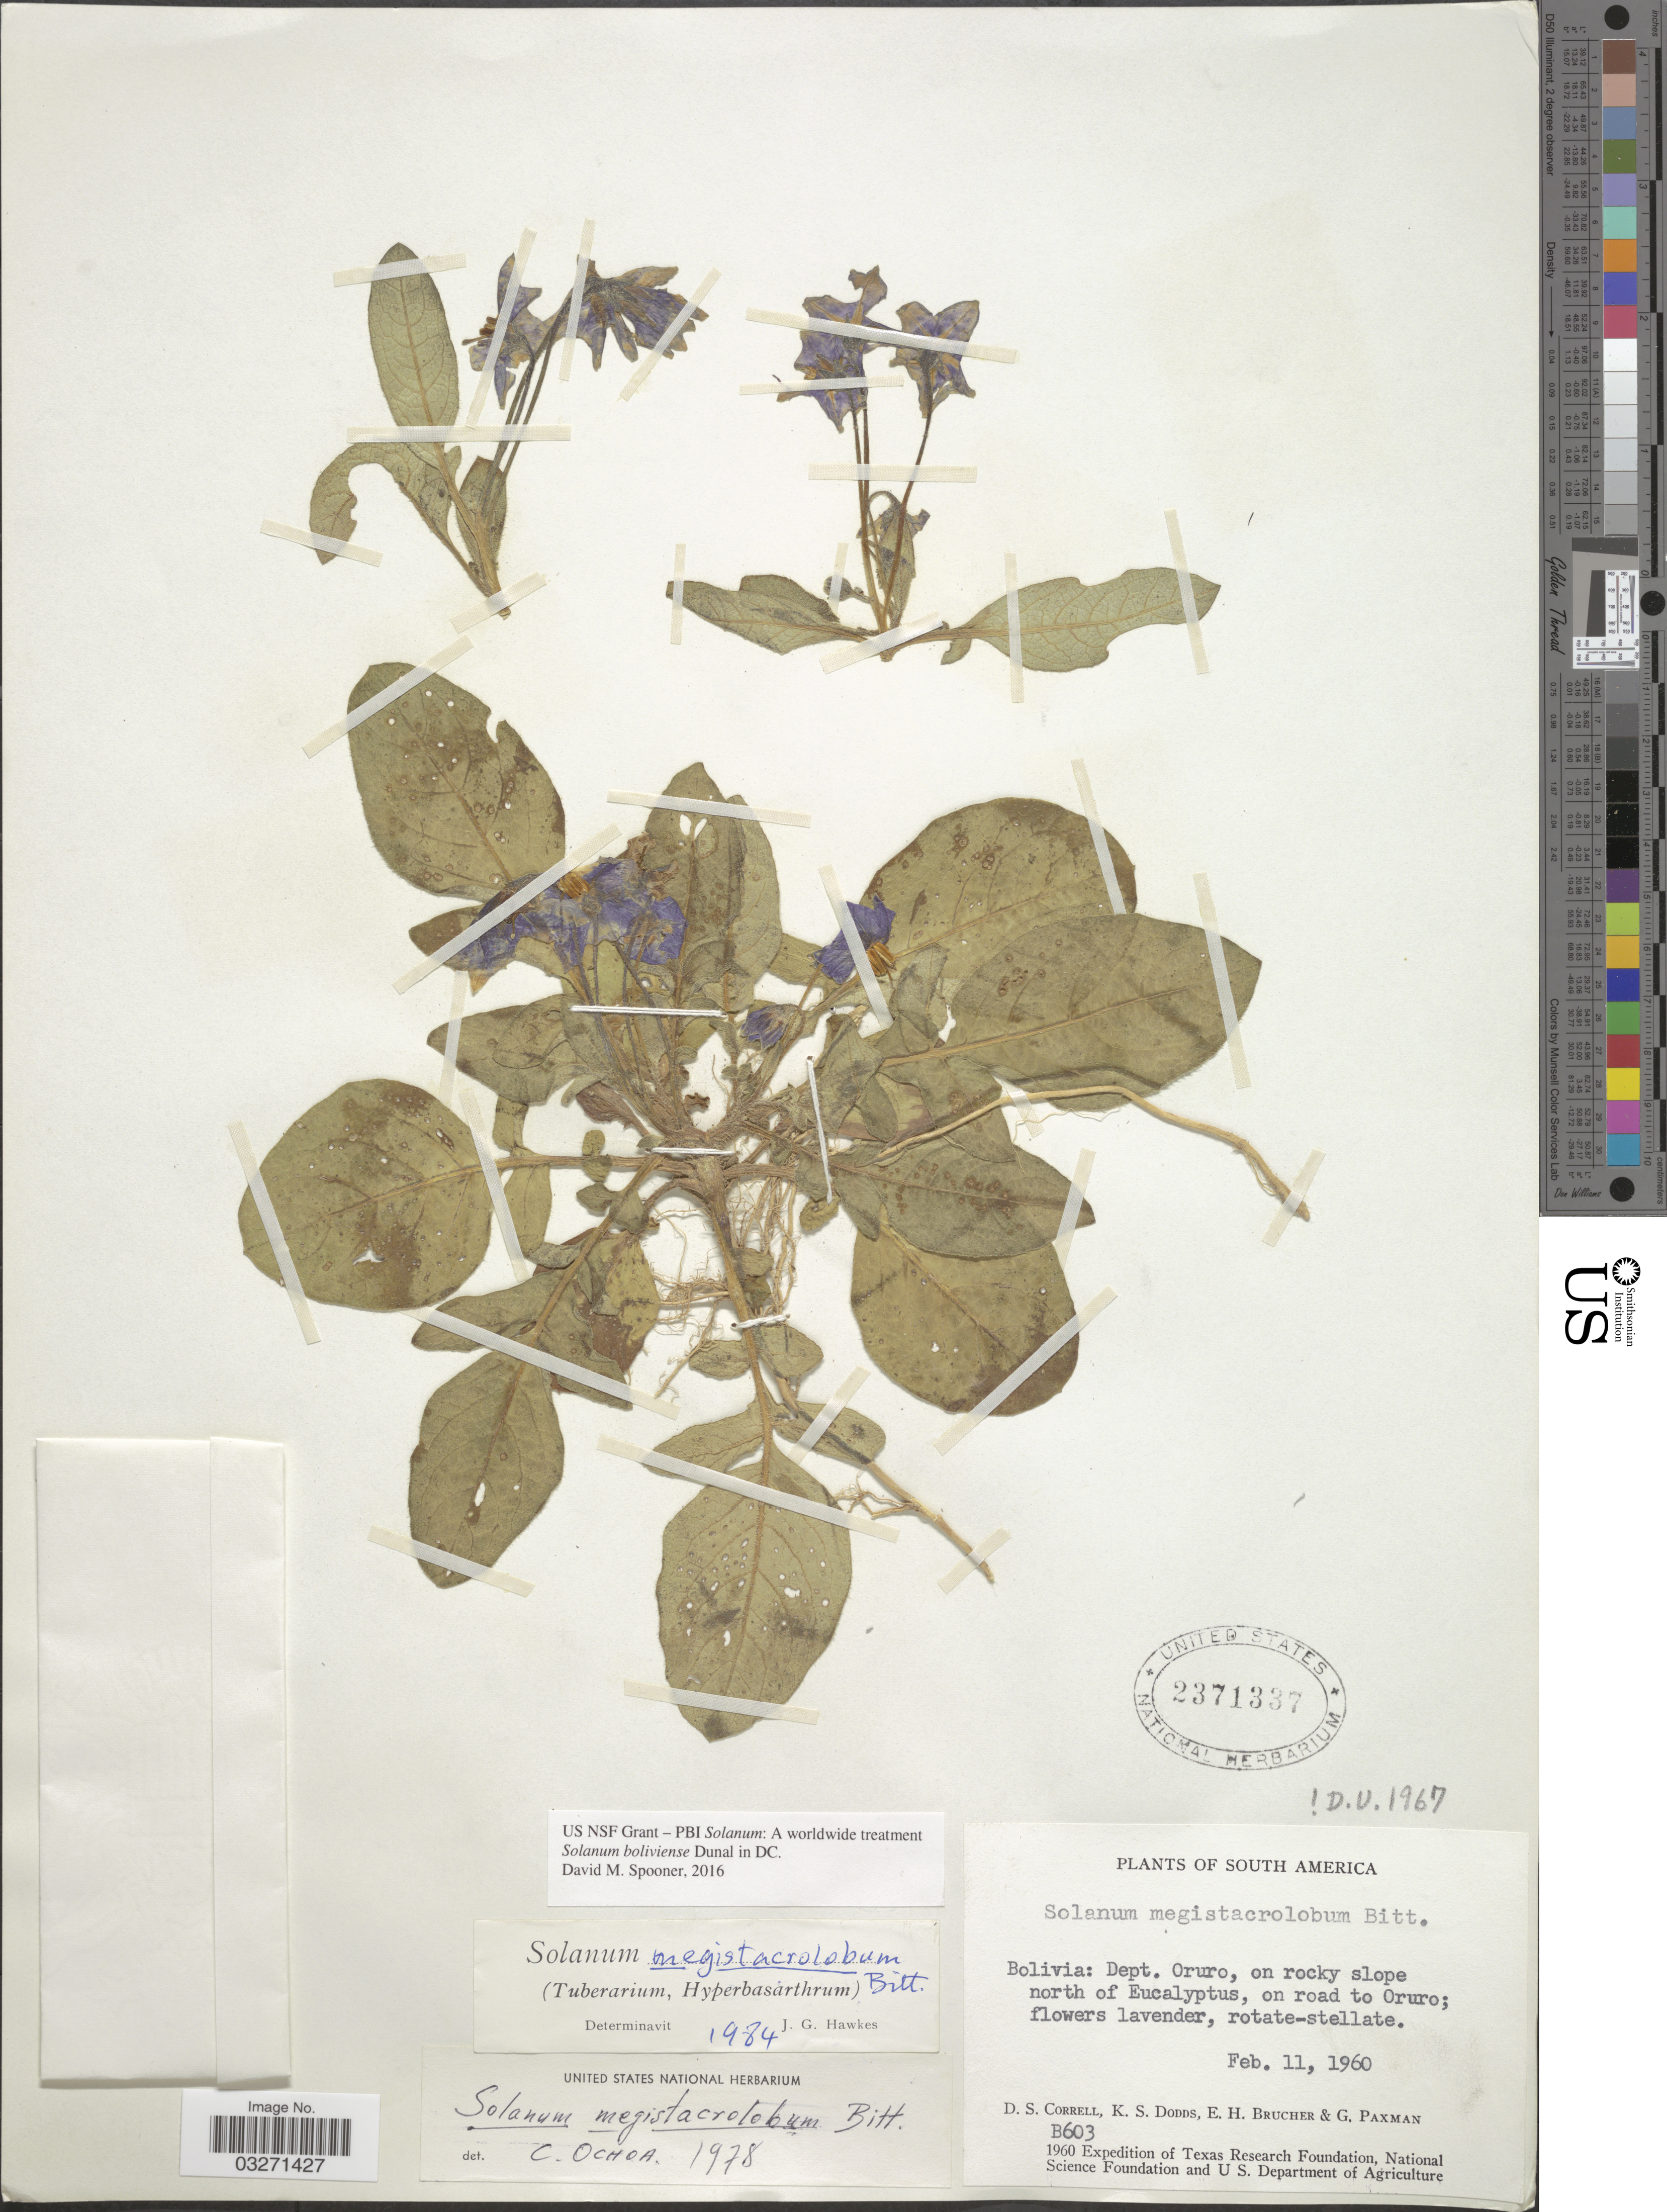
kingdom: Plantae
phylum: Tracheophyta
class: Magnoliopsida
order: Solanales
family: Solanaceae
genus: Solanum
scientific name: Solanum boliviense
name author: Dunal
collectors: D. S. Correll, K. Dodds, E. Brucher & G. Paxman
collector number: B603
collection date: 1960-02-11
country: Bolivia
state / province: Oruro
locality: Dept. Oruro, on rocky slope north of Eucalyptus, on road to Oruro.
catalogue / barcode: US 2371337